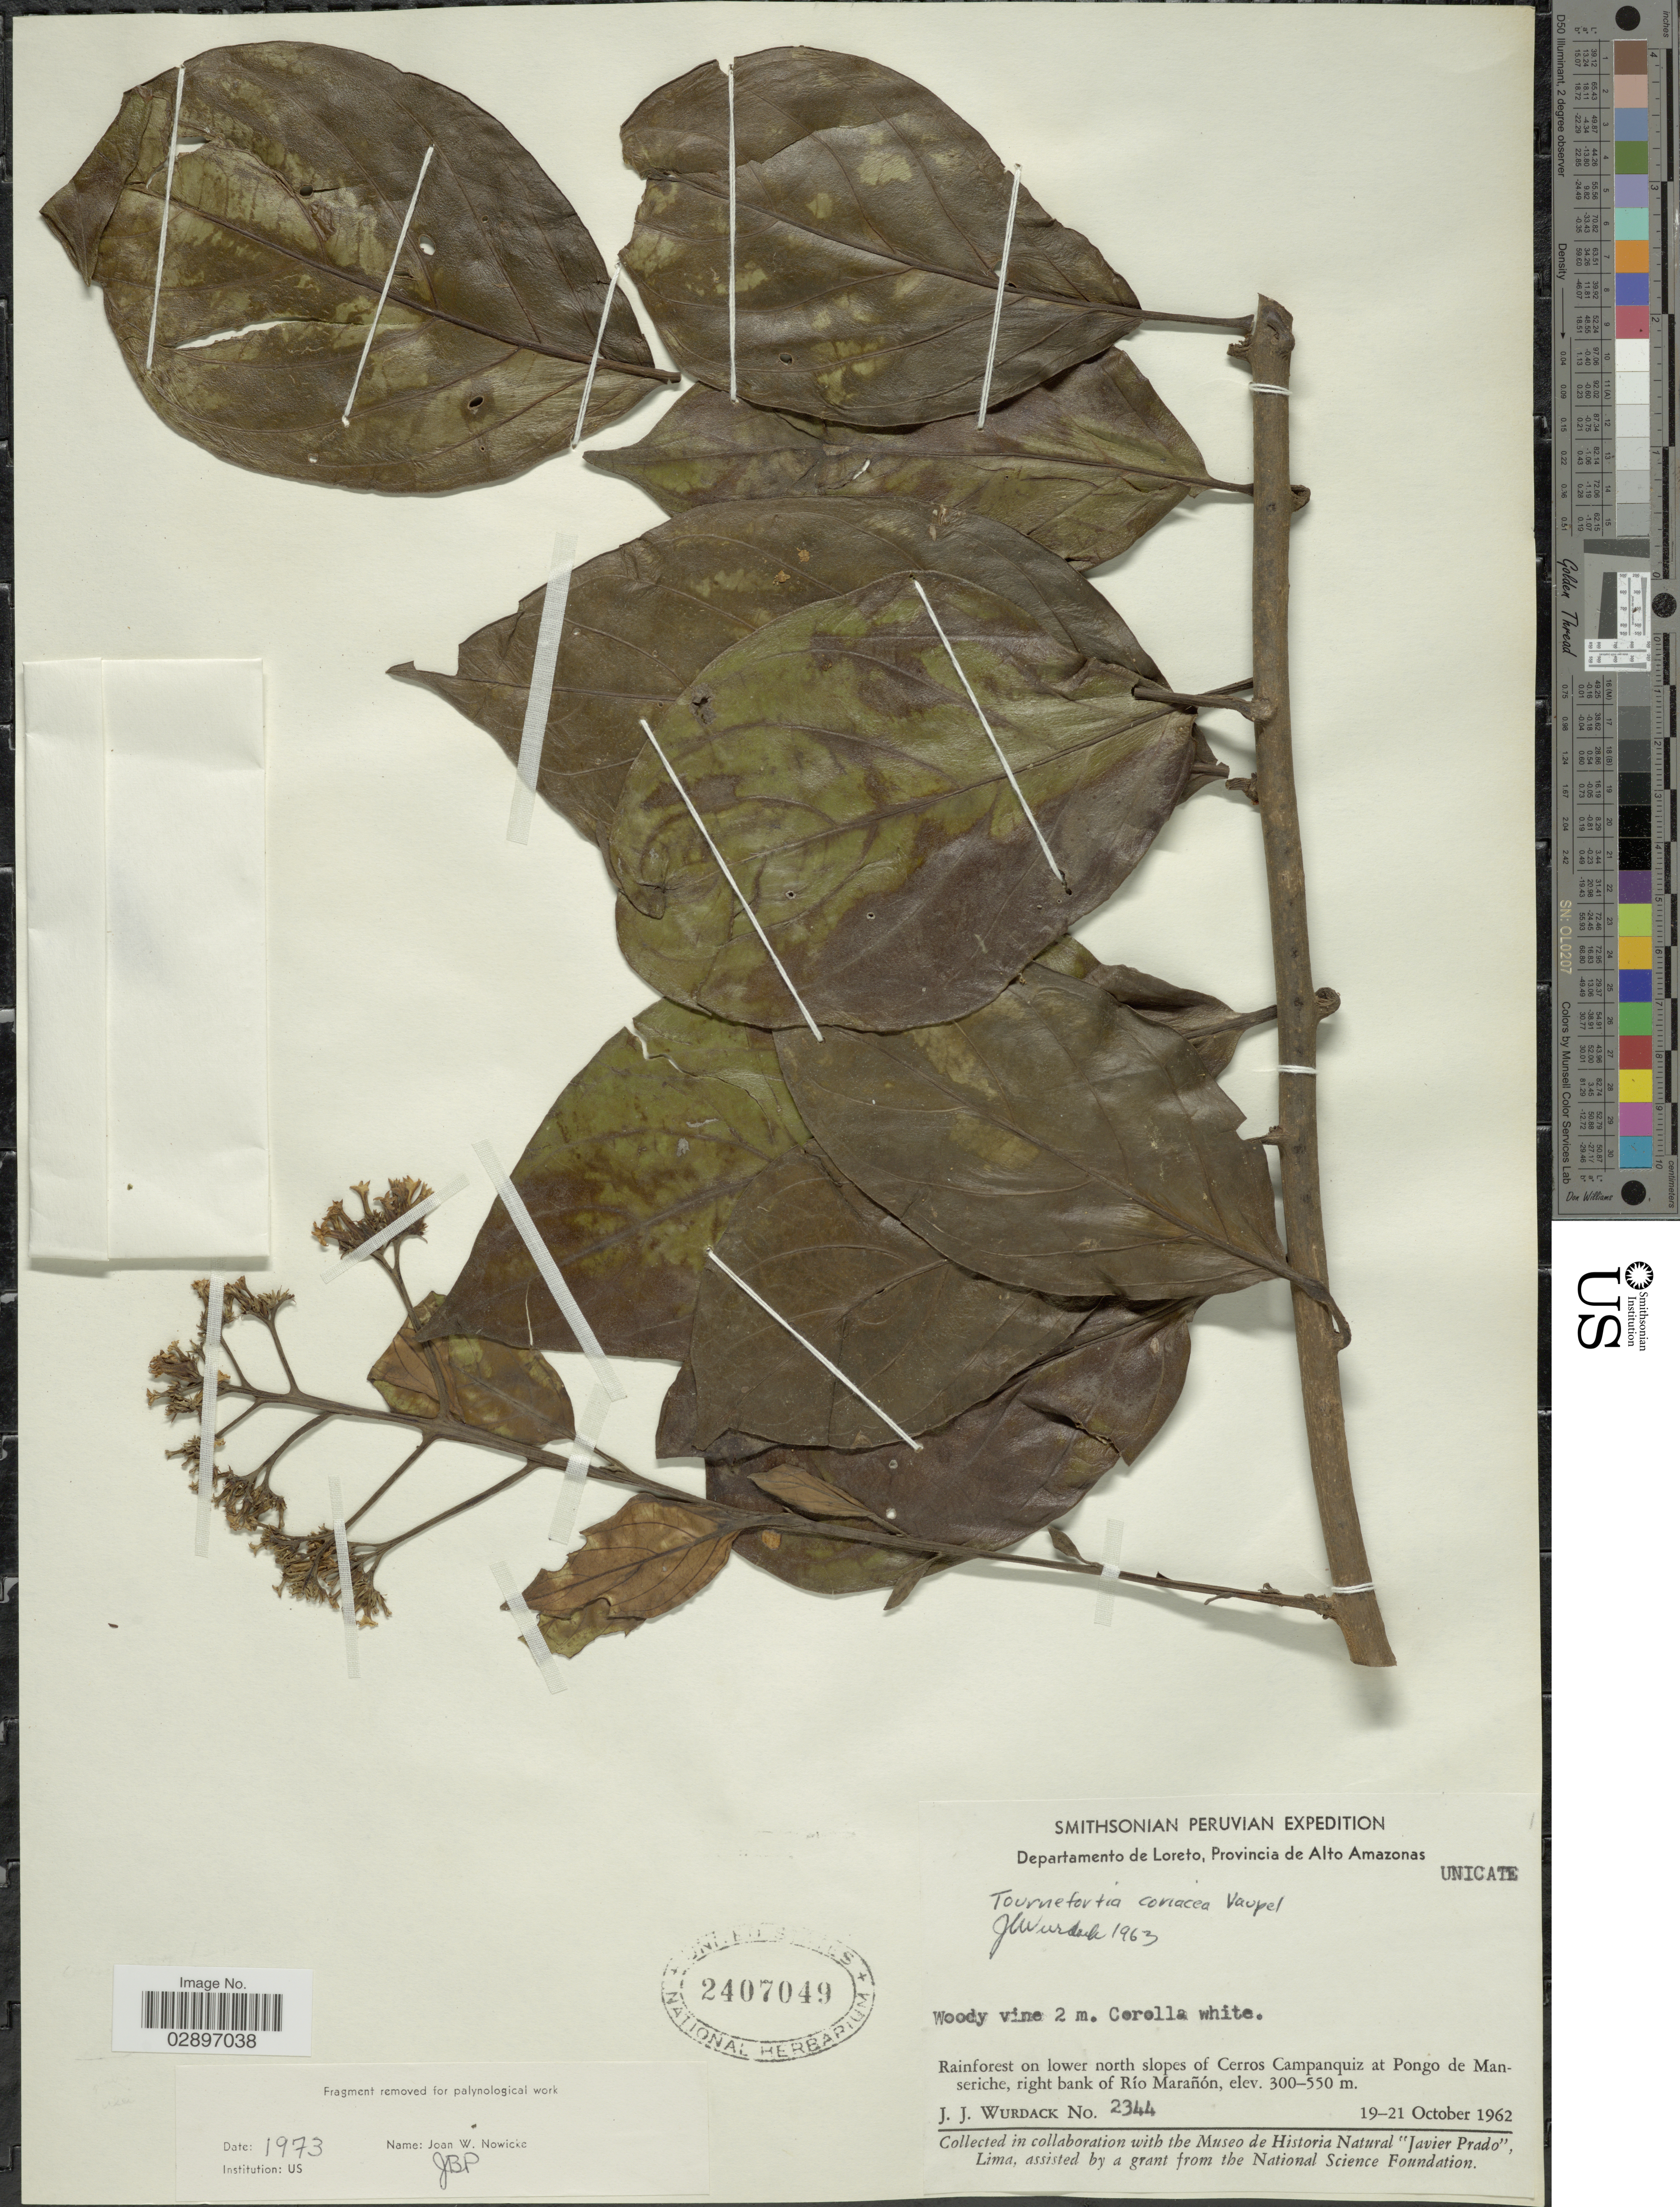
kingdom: Plantae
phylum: Tracheophyta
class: Magnoliopsida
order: Boraginales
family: Heliotropiaceae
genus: Tournefortia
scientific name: Tournefortia coriacea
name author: Vaupel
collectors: J. J. Wurdack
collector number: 2344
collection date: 1962-10-19/1962-10-21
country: Peru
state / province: Loreto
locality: Departamento de Loreto, Provincia de Alto Amazonas. Rainforest on lower north slopes of Cerros Campanquiz at Pongo de Manseriche, right bank of Rio Marañón.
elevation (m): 300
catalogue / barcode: US 2407049